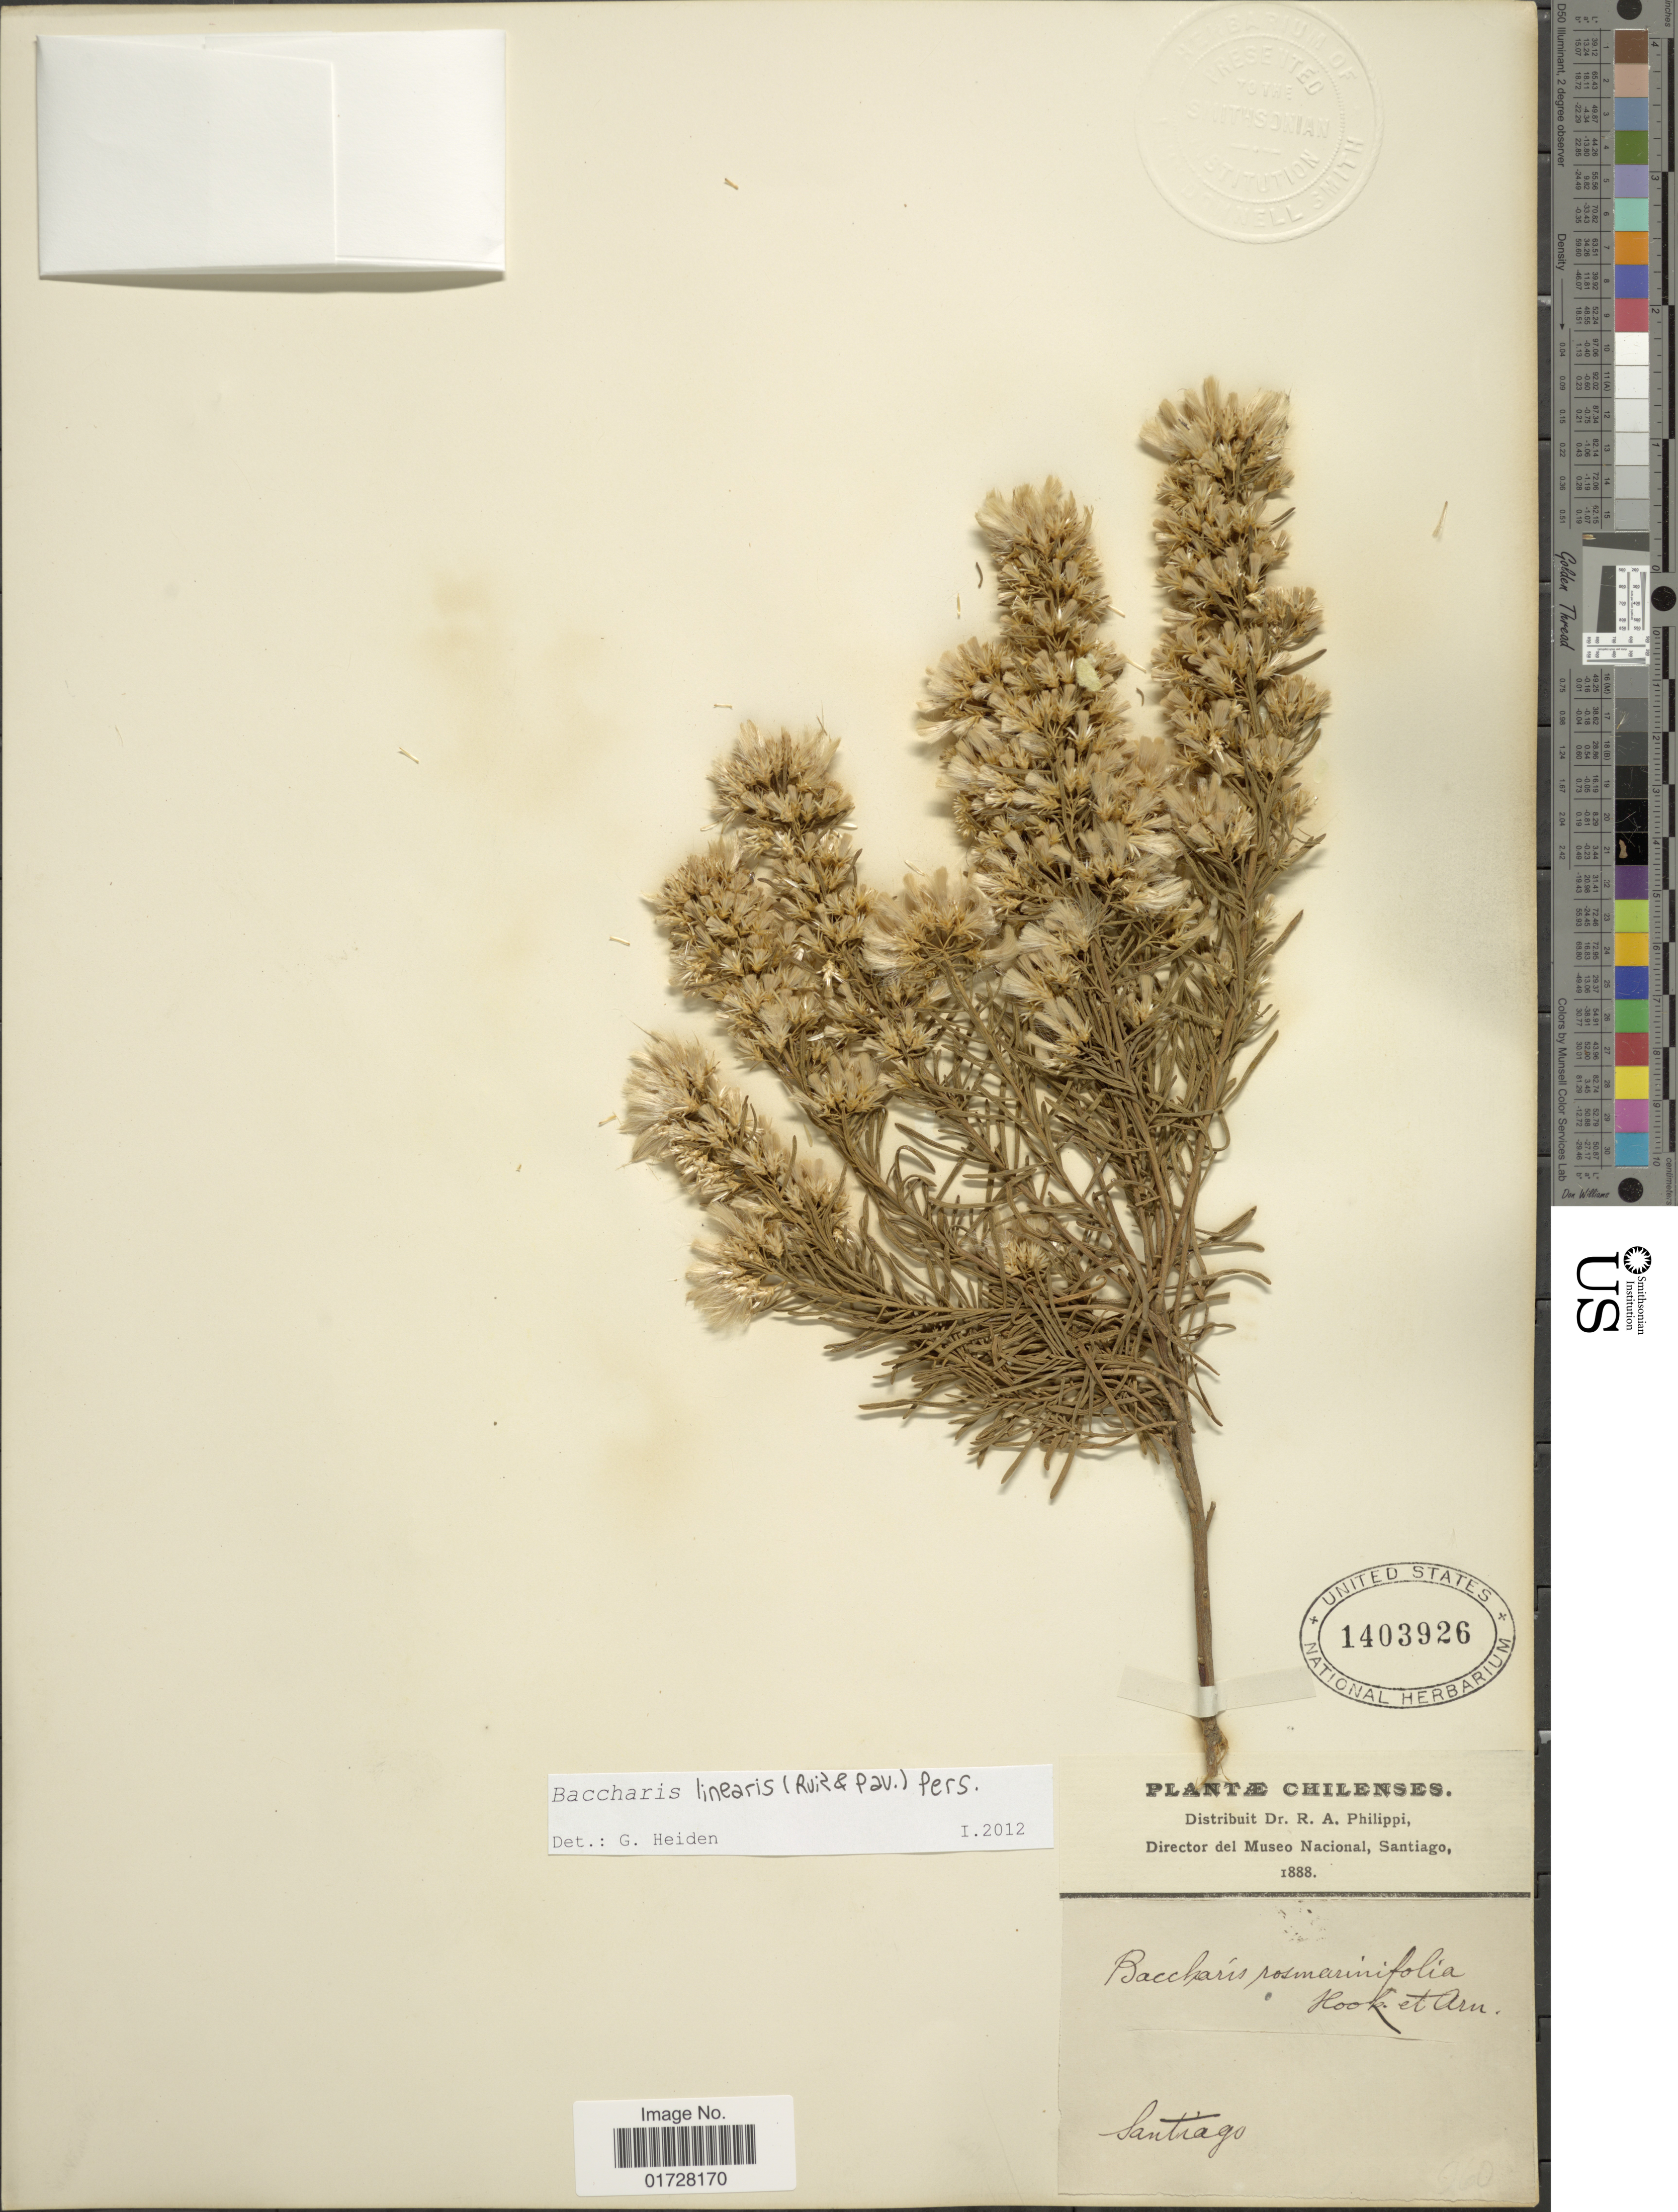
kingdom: Plantae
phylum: Tracheophyta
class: Magnoliopsida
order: Asterales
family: Asteraceae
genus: Baccharis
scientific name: Baccharis linearis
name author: (Ruiz & Pav.) Pers.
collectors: R. A. Philippi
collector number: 960?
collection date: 1888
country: Chile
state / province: Región Metropolitana (RM)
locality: Santiago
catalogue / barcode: US 1403926